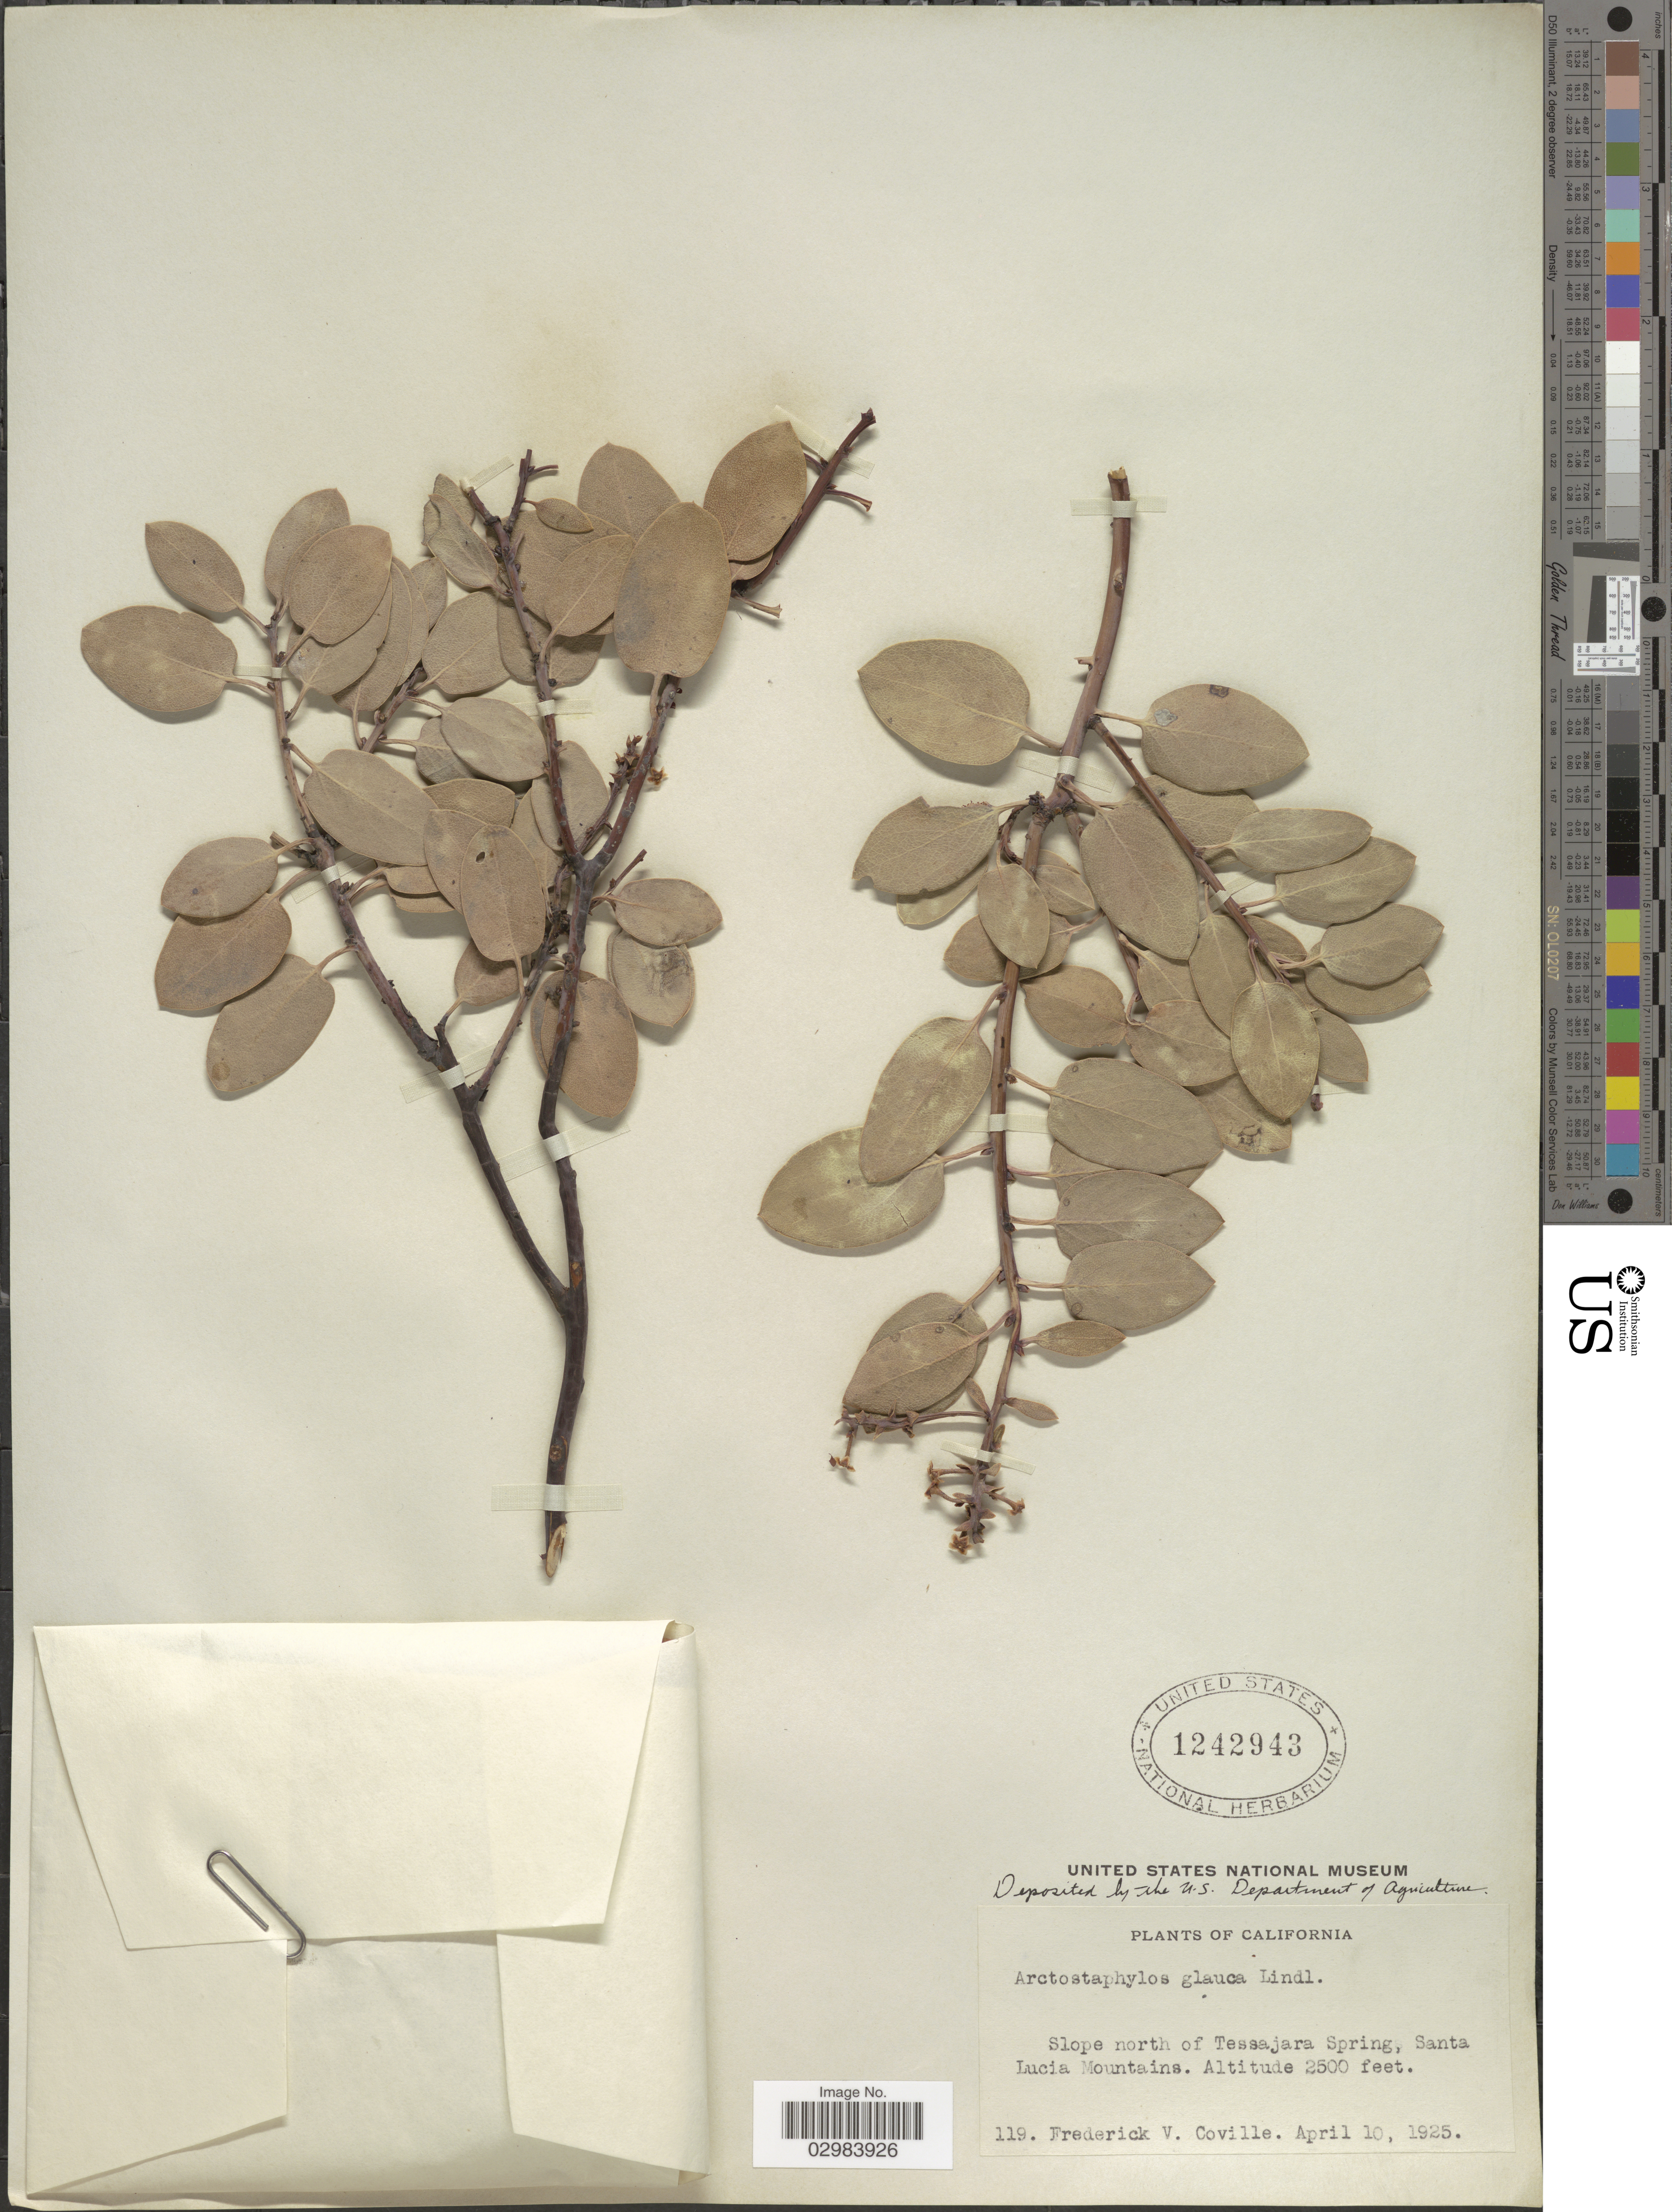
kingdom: Plantae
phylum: Tracheophyta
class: Magnoliopsida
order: Ericales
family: Ericaceae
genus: Arctostaphylos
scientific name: Arctostaphylos glauca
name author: Lindl.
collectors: F. V. Coville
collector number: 119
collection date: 1925-04-10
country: United States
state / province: California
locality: Slope north of Tessajara Spring, Santa Lucia Mountains.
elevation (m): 762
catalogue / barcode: US 1242943